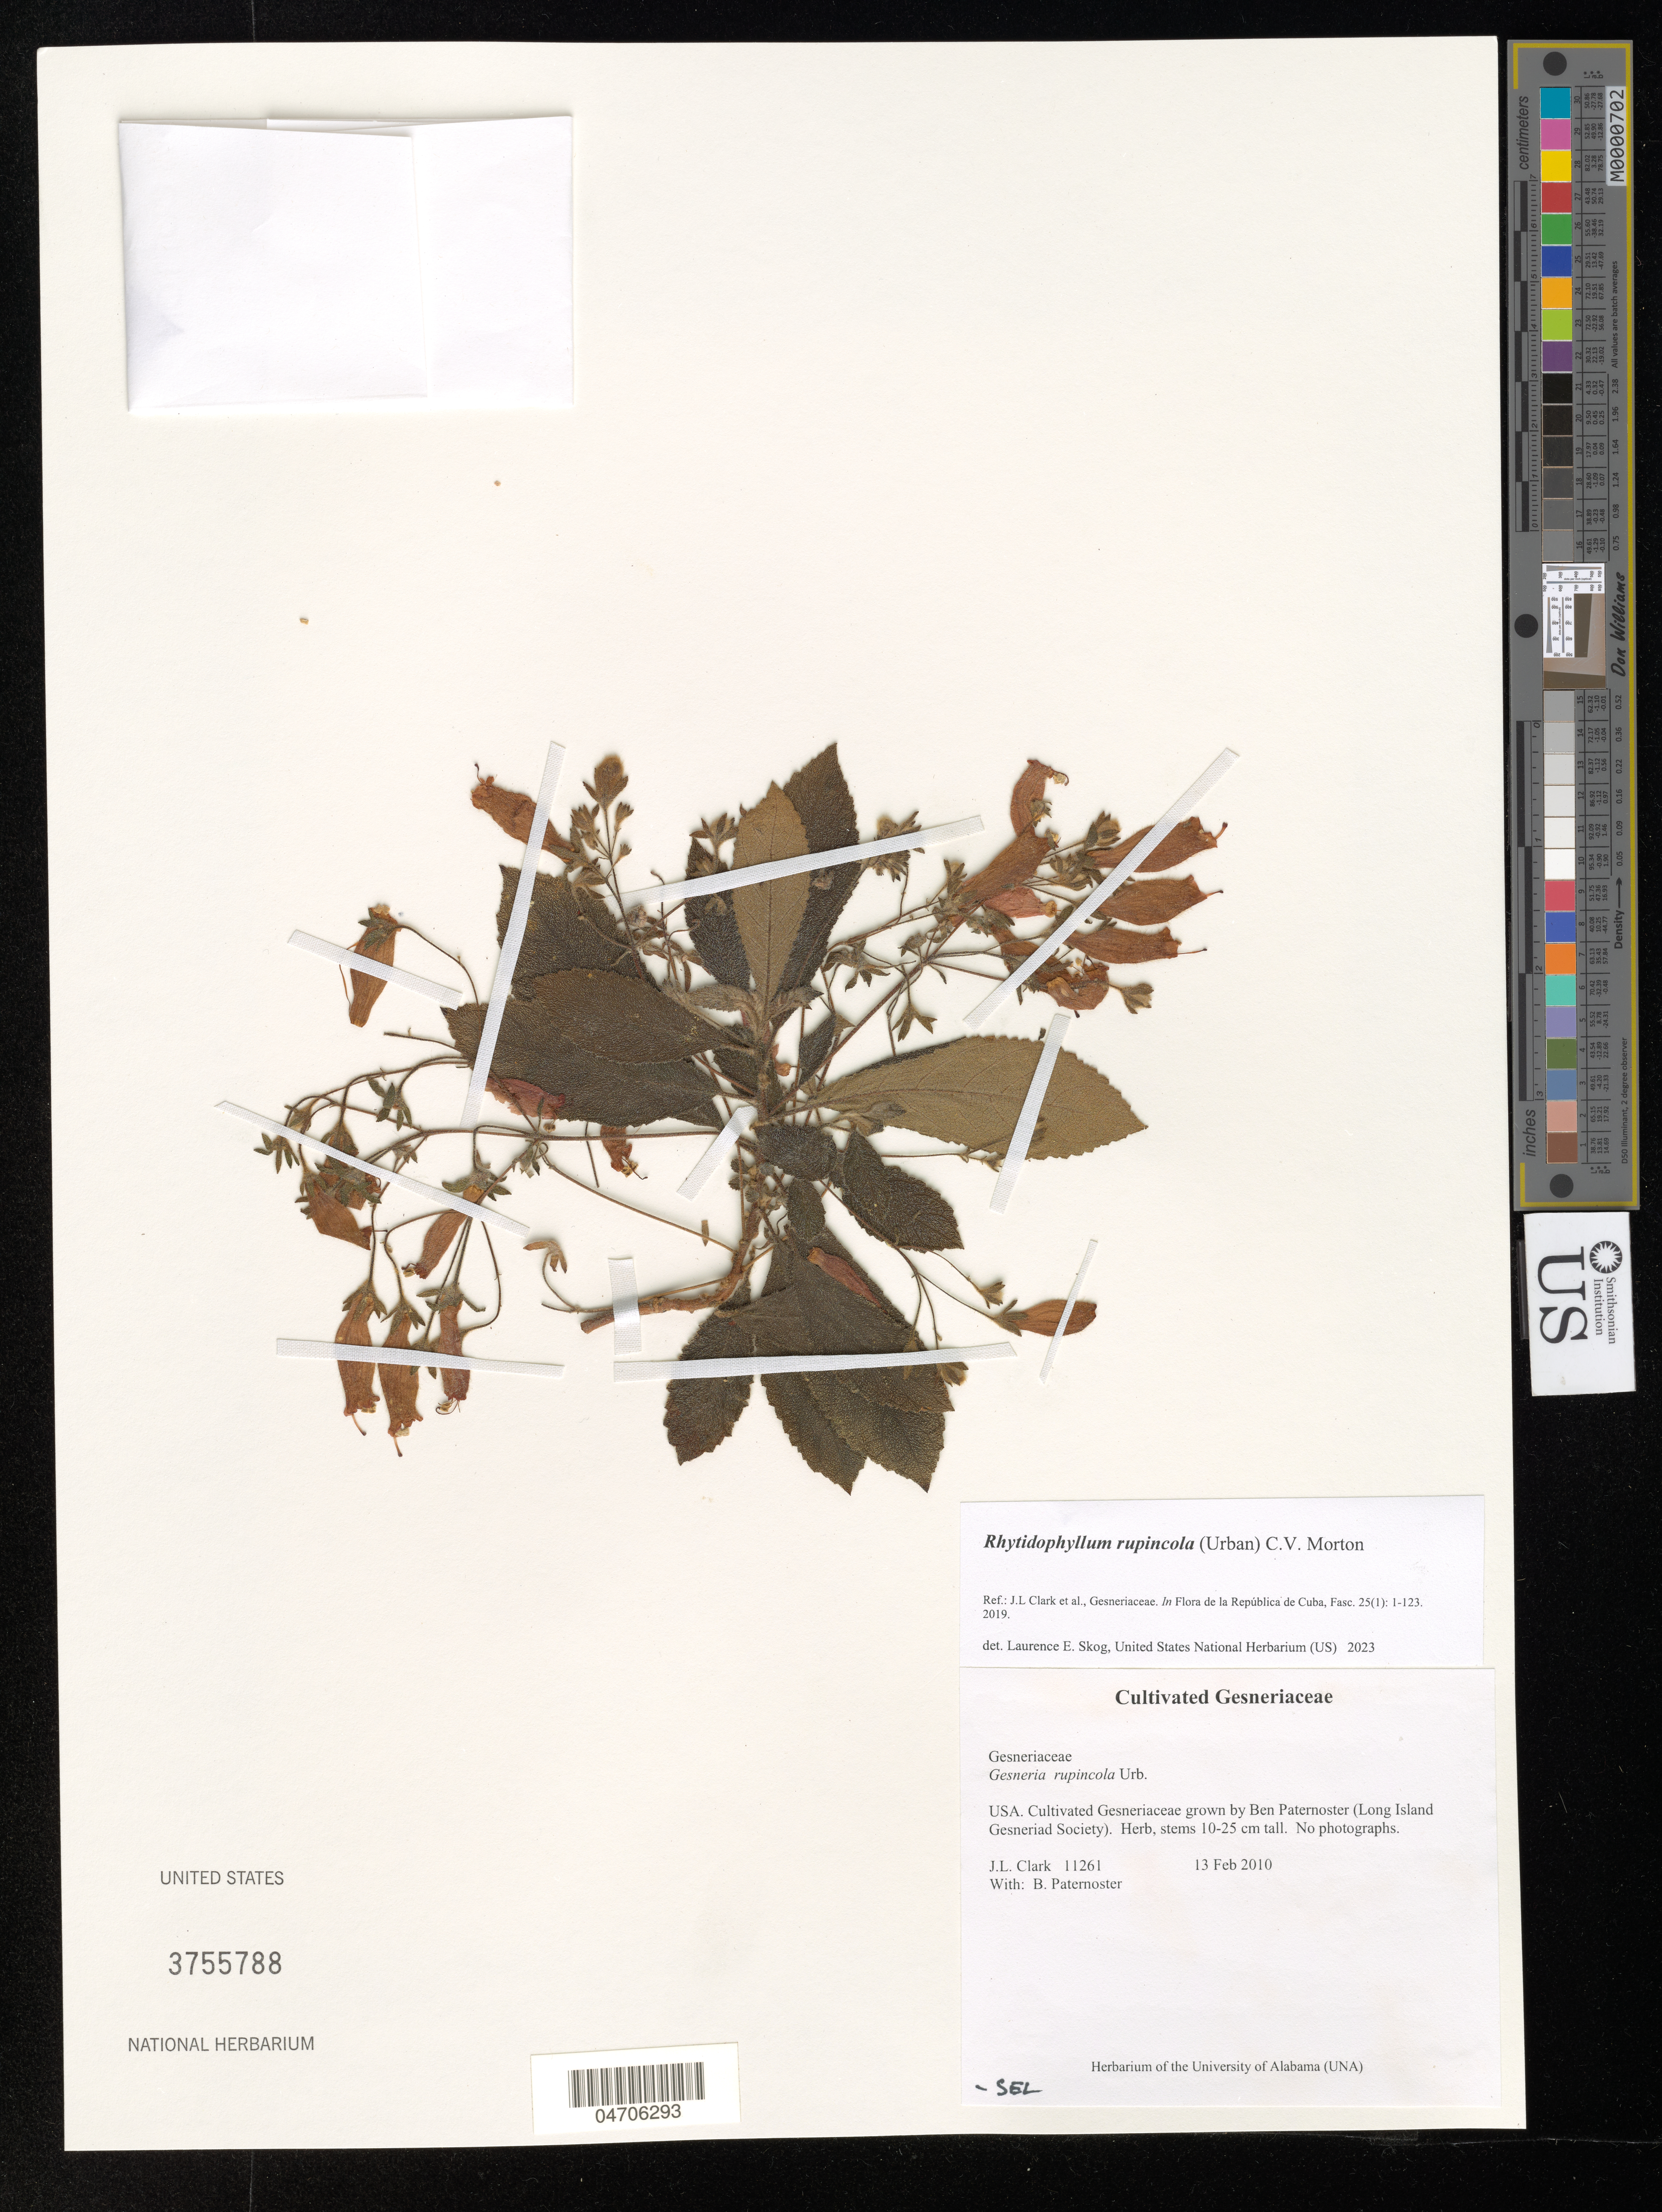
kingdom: Plantae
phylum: Tracheophyta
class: Magnoliopsida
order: Lamiales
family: Gesneriaceae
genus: Rhytidophyllum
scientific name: Rhytidophyllum rupincola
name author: (Urb.) C.V. Morton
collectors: J. L. Clark & B. Paternoster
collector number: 11261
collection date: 2010-02-13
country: United States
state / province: New York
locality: Long Island Gesneriad Society.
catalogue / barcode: US 3755788